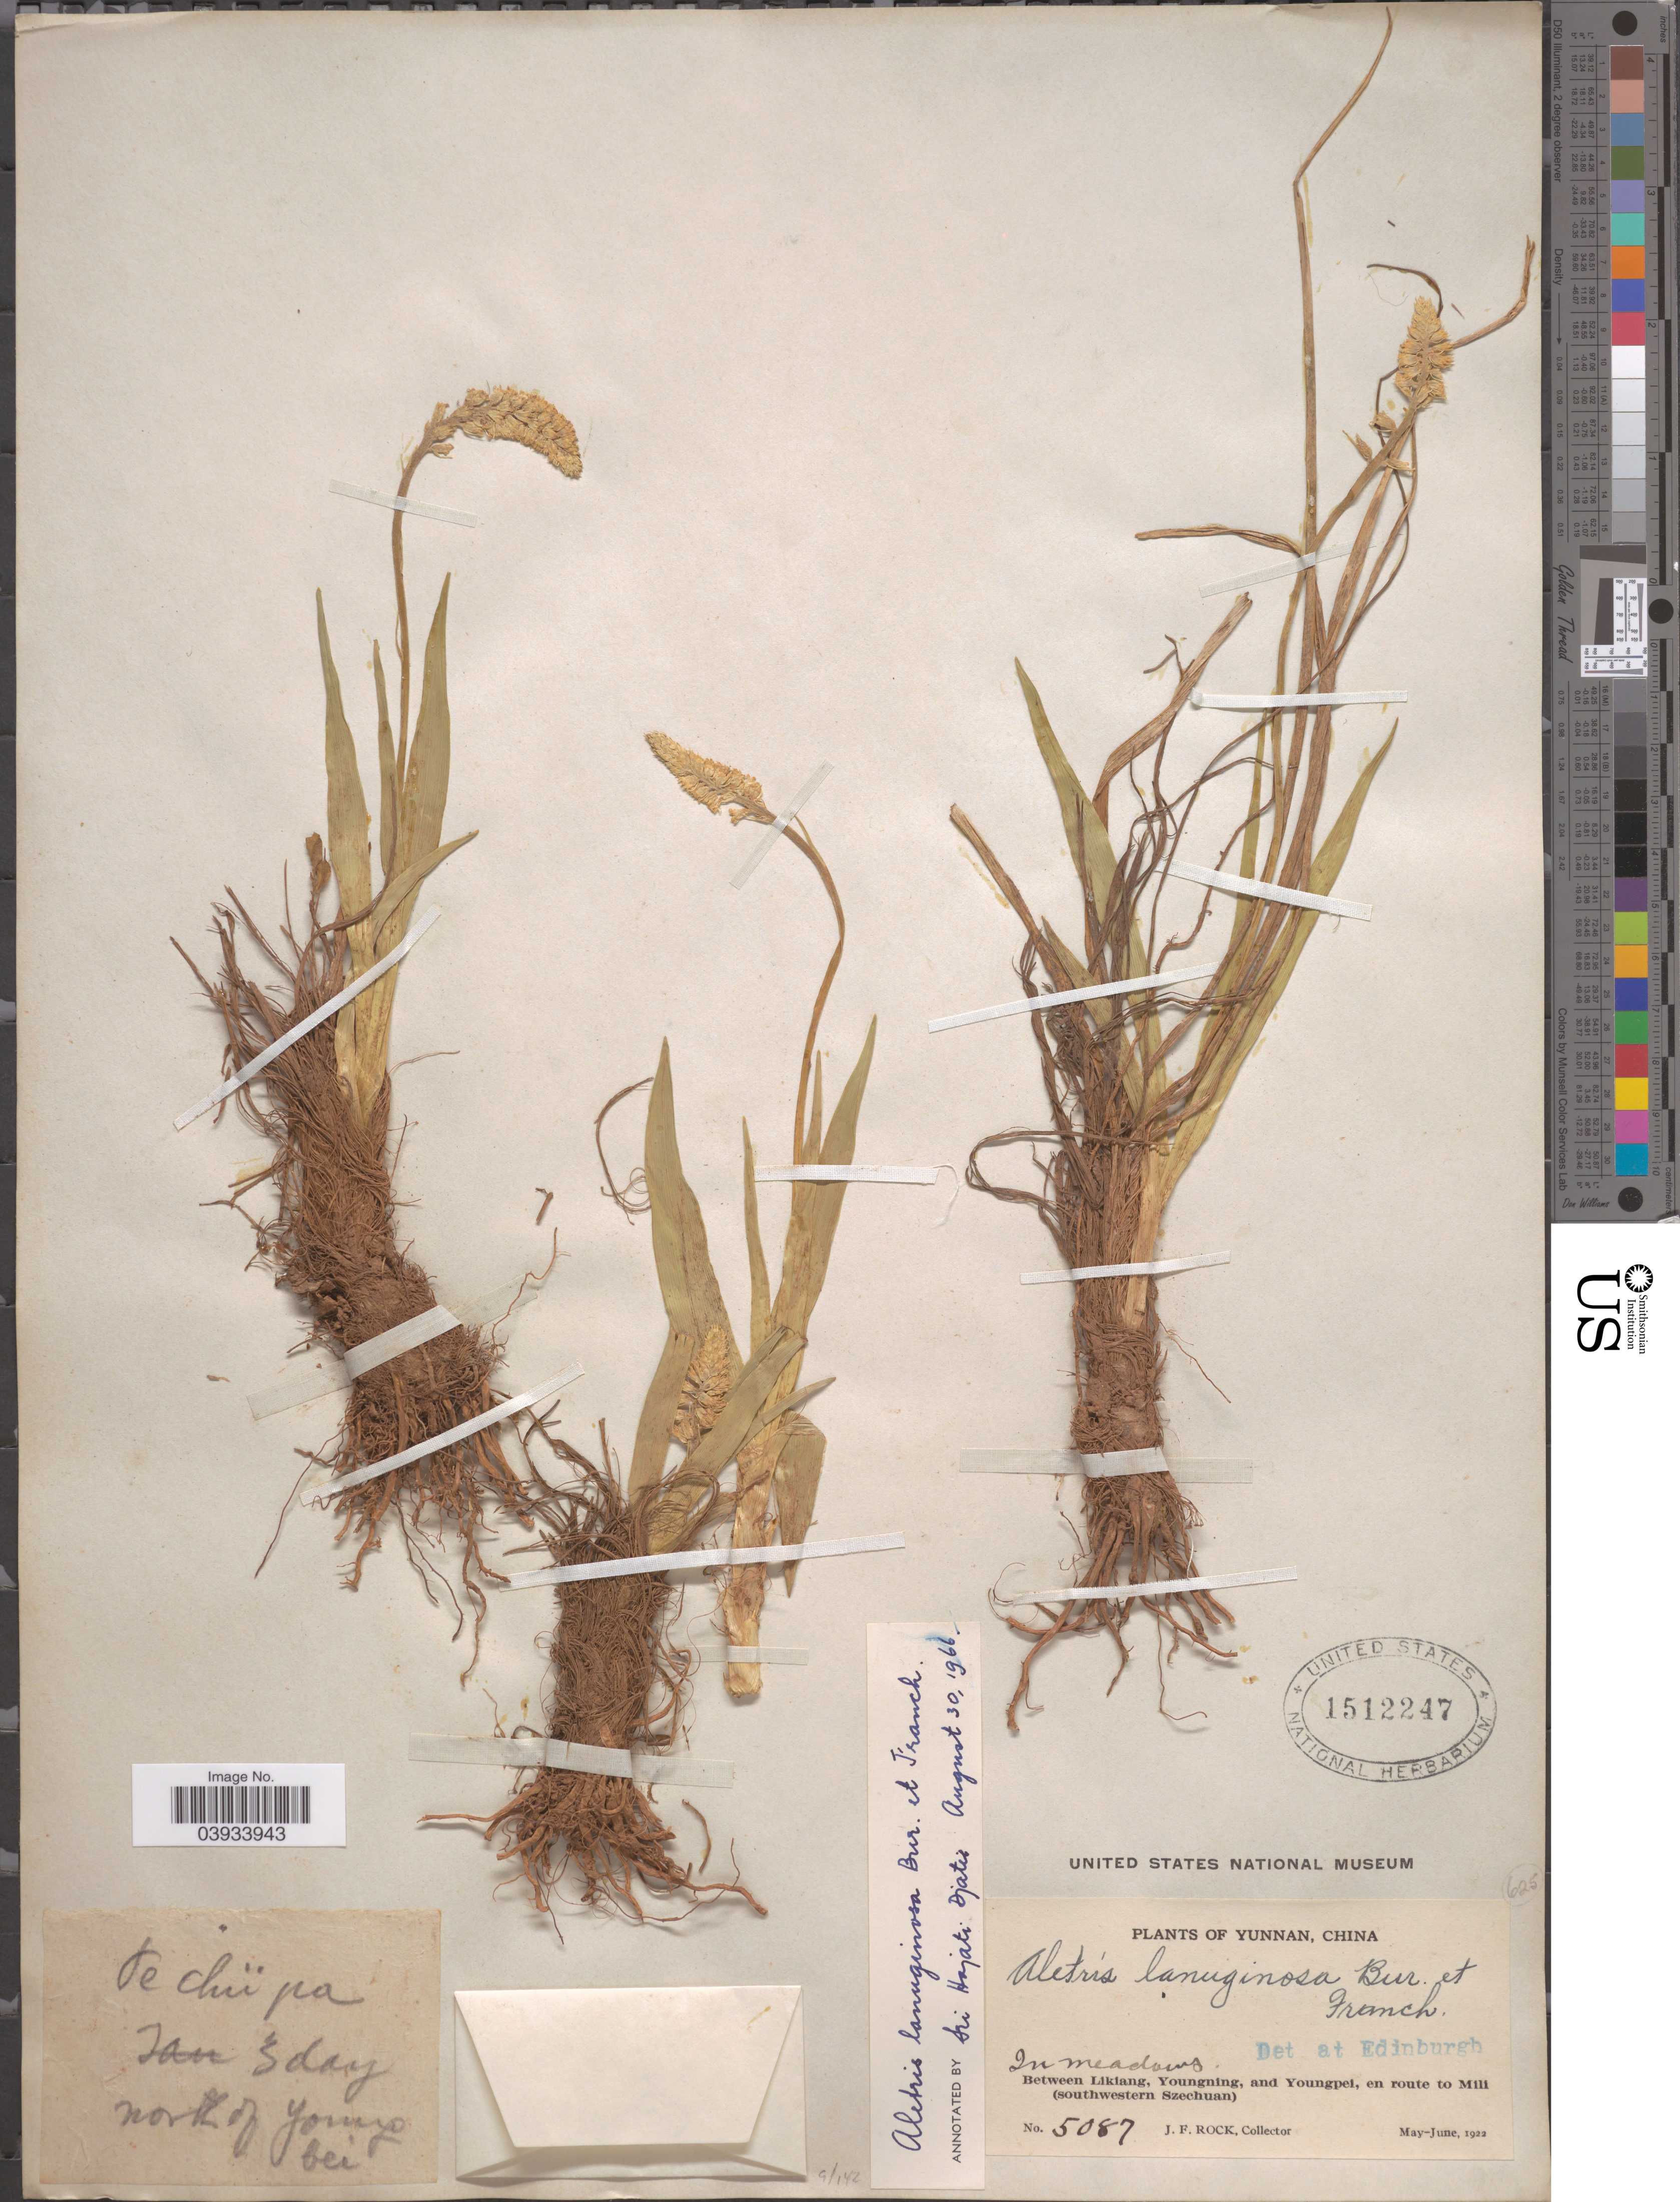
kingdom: Plantae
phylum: Tracheophyta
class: Liliopsida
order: Dioscoreales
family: Nartheciaceae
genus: Aletris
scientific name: Aletris lanuginosa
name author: Bureau & Franch.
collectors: J. Rock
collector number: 5087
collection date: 1922-05/1922-06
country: China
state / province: Yunnan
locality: Between Likiang, Youngning, and Youngpei, en route to Mili (southwestern Szechuan).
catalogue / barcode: US 1512247